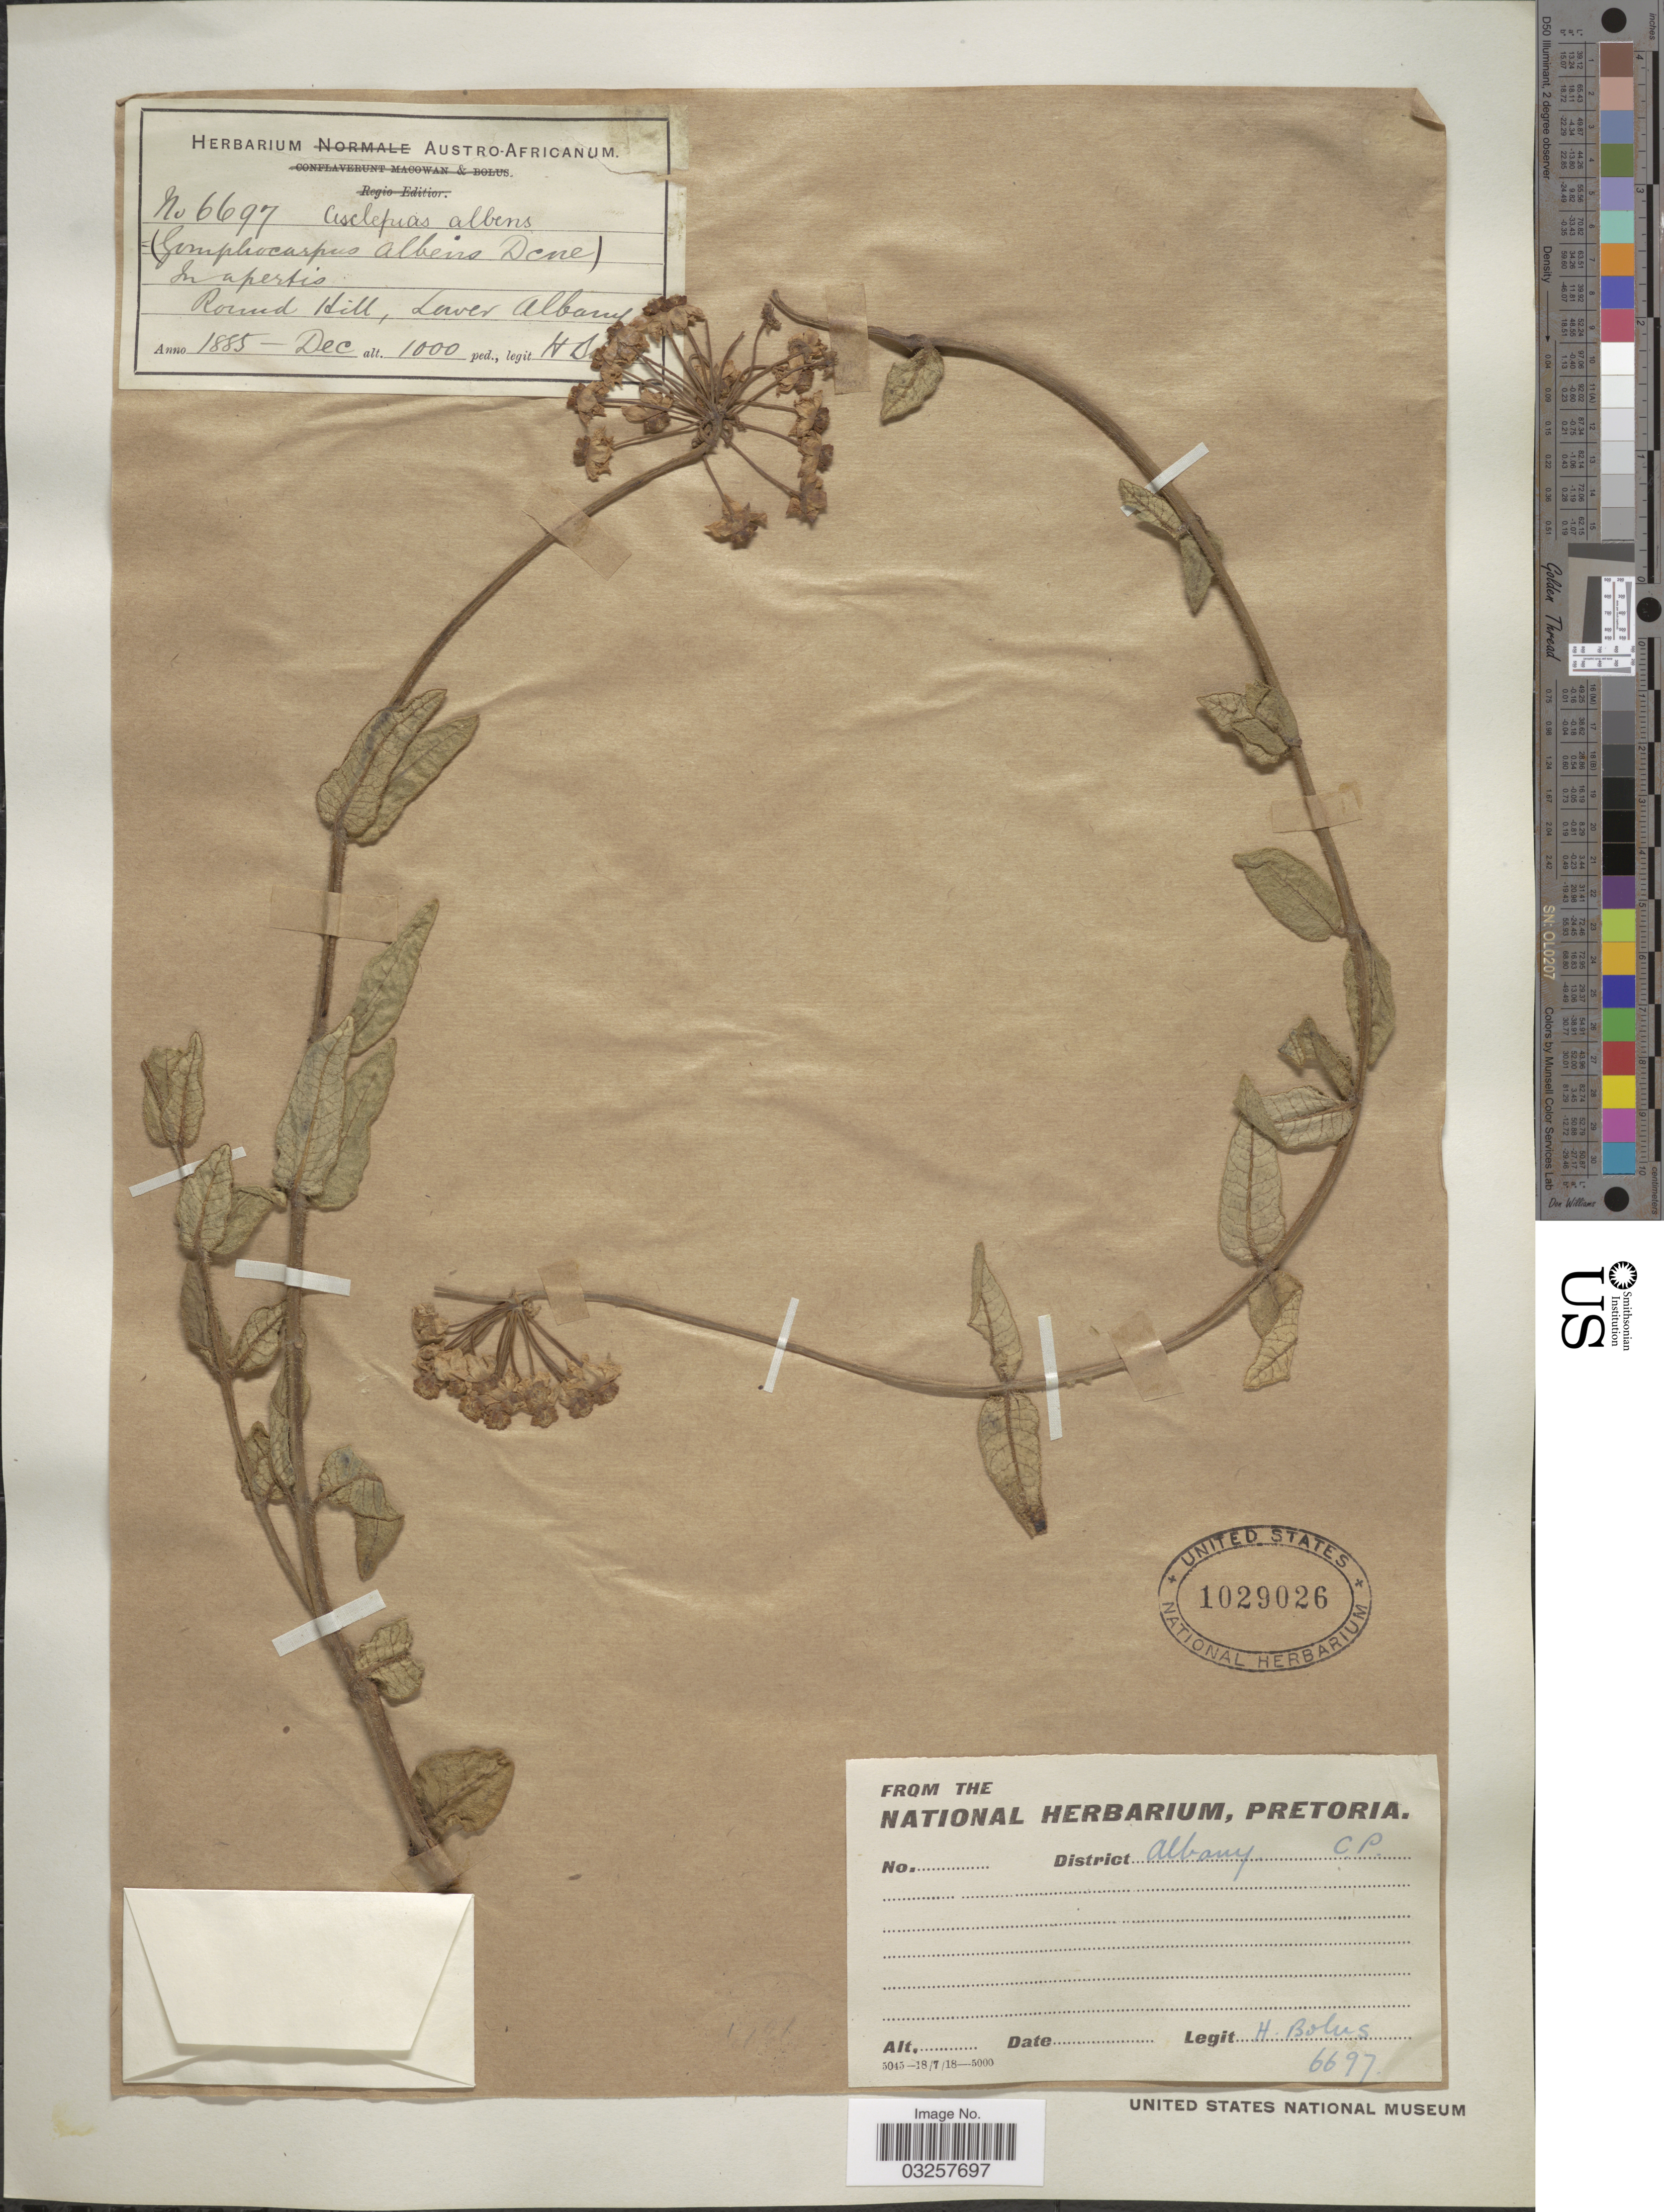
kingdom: Plantae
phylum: Tracheophyta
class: Magnoliopsida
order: Gentianales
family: Apocynaceae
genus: Asclepias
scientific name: Asclepias albens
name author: (E. Mey.) Schltr.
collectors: H. Bolus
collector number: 6697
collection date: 1885-12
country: South Africa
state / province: Eastern Cape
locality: District Albany C.P. Round Hill, Lower Albany.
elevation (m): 305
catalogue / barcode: US 1029026